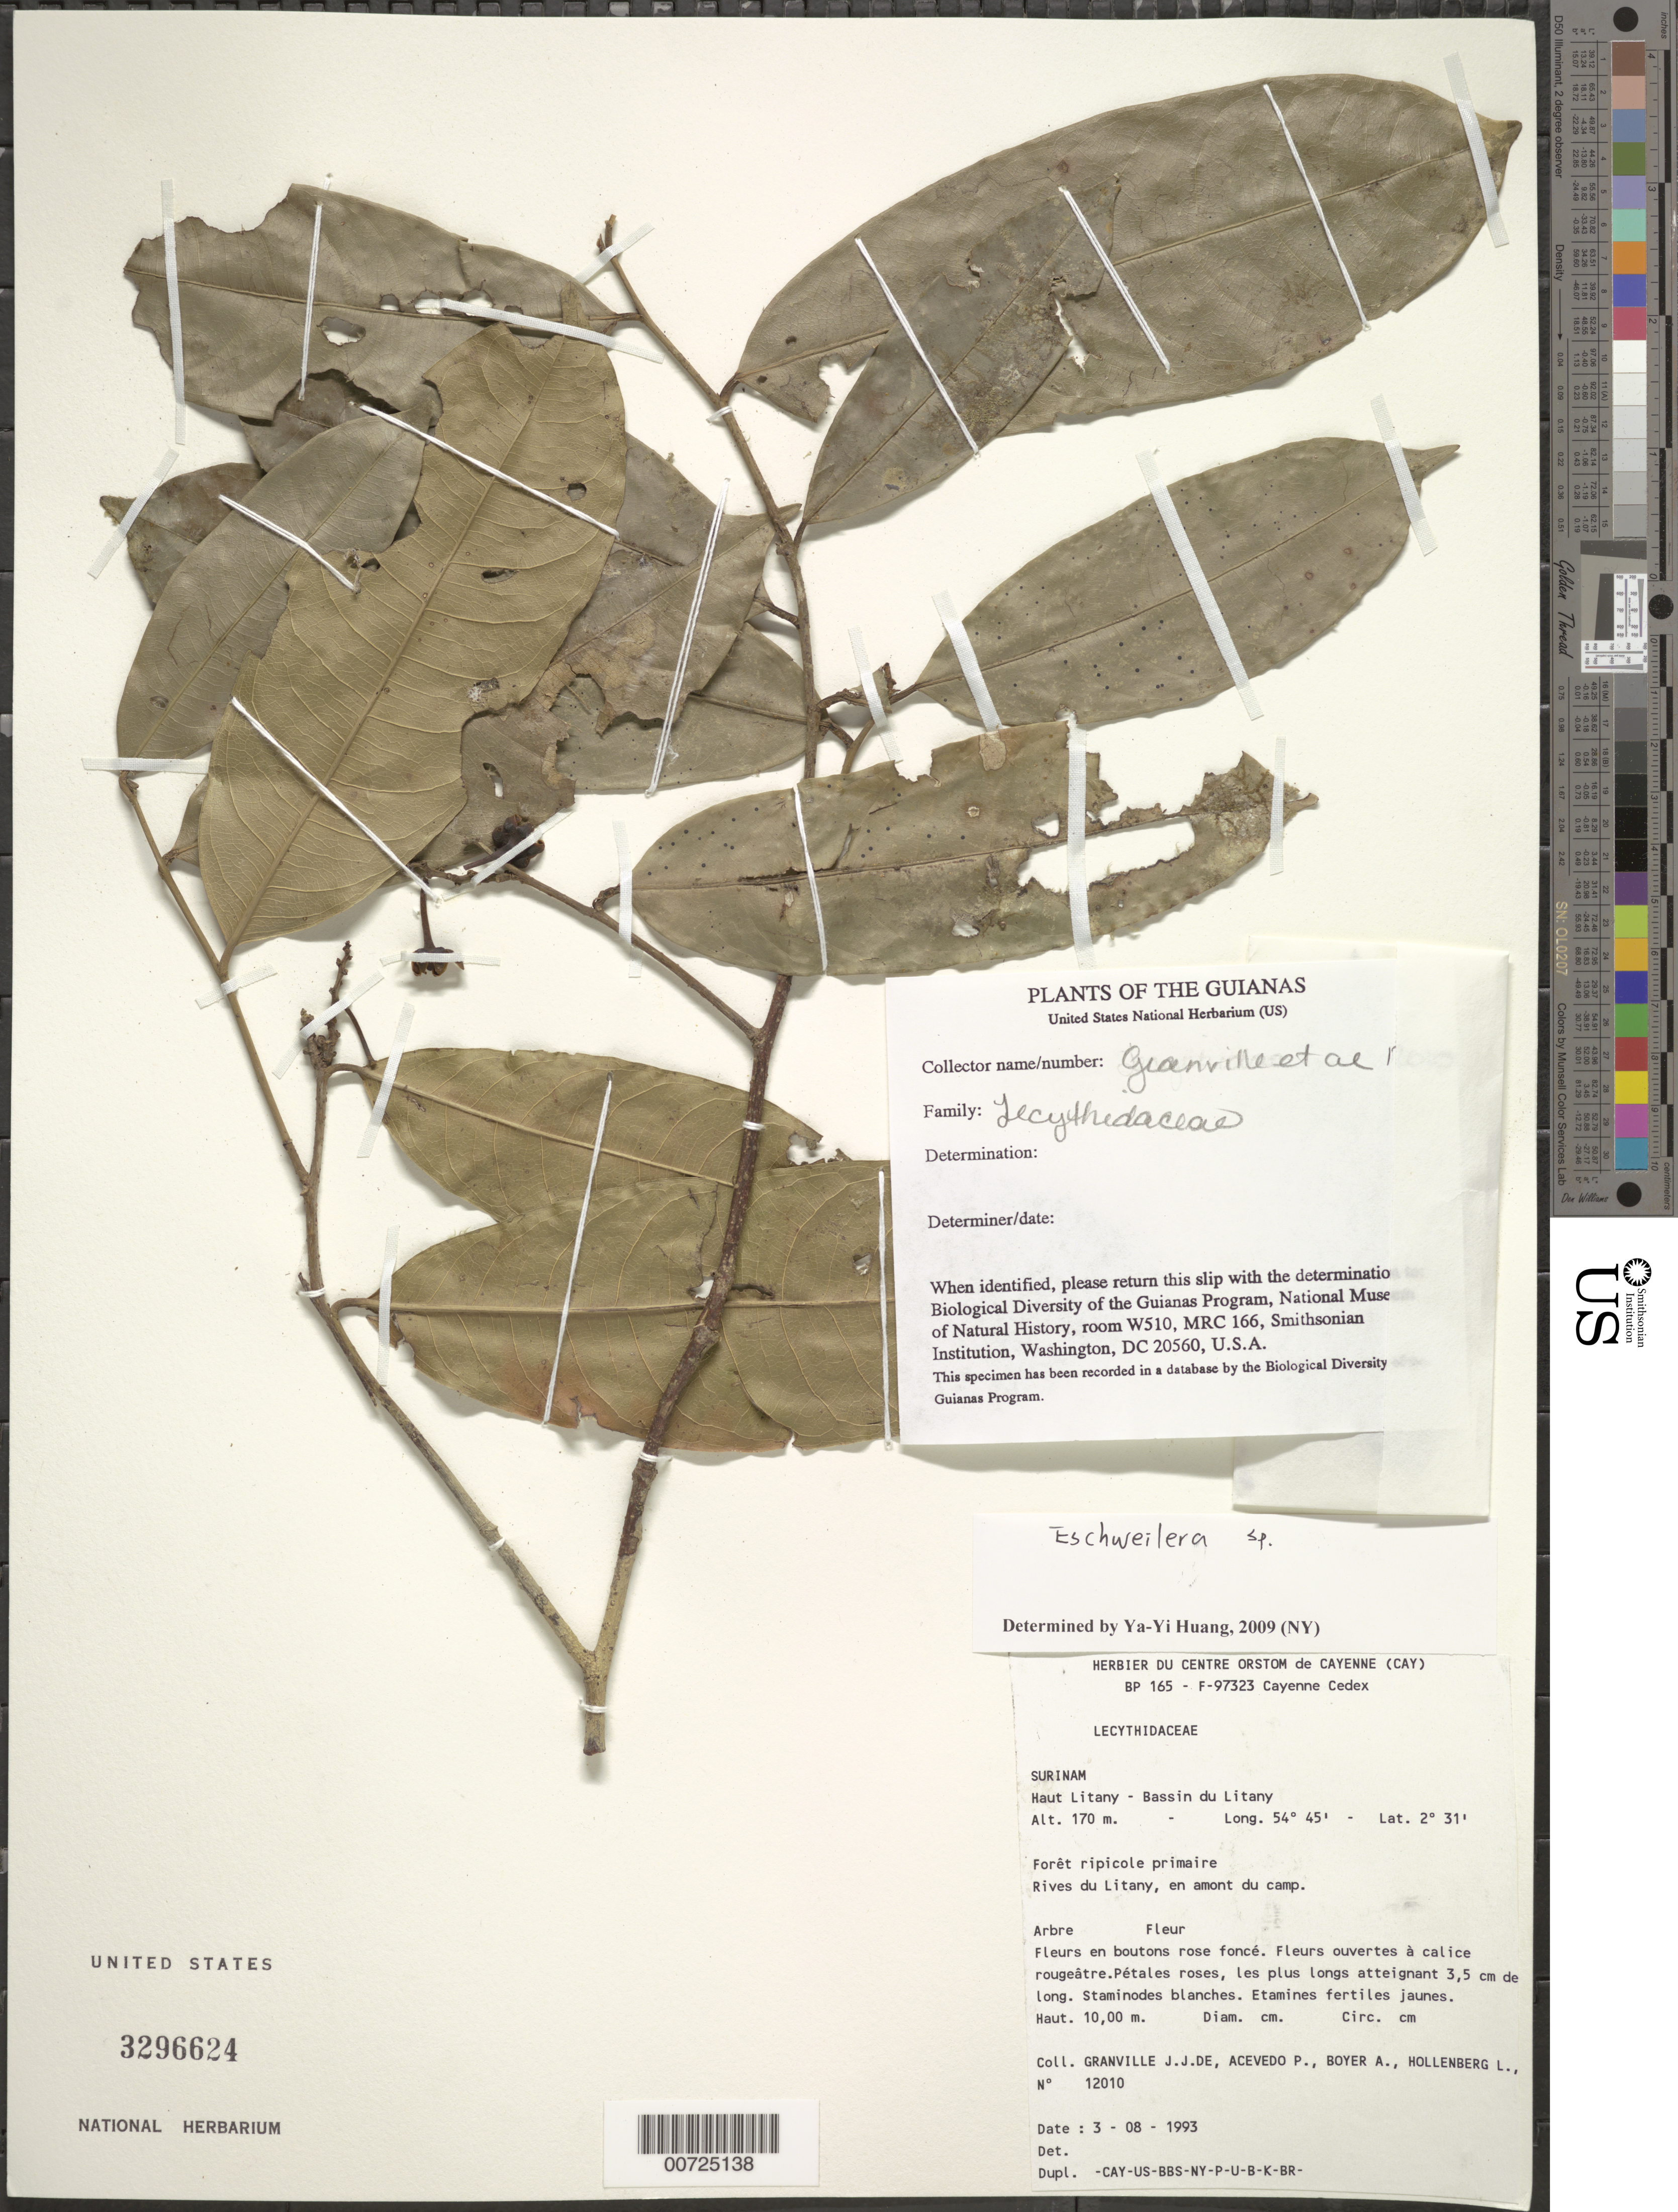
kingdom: Plantae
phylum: Tracheophyta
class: Magnoliopsida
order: Ericales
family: Lecythidaceae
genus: Eschweilera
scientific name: Eschweilera sp.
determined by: Huang, Y. Y.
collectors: J.-J. de Granville, P. Acevedo-Rodr., A. Boyer & L. Hollenberg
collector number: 12010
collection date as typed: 3-Aug-93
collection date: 1993-08-03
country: Suriname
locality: Haut Litany, Bassin du Litany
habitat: Primary riparian forest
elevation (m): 170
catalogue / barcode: US 3296624